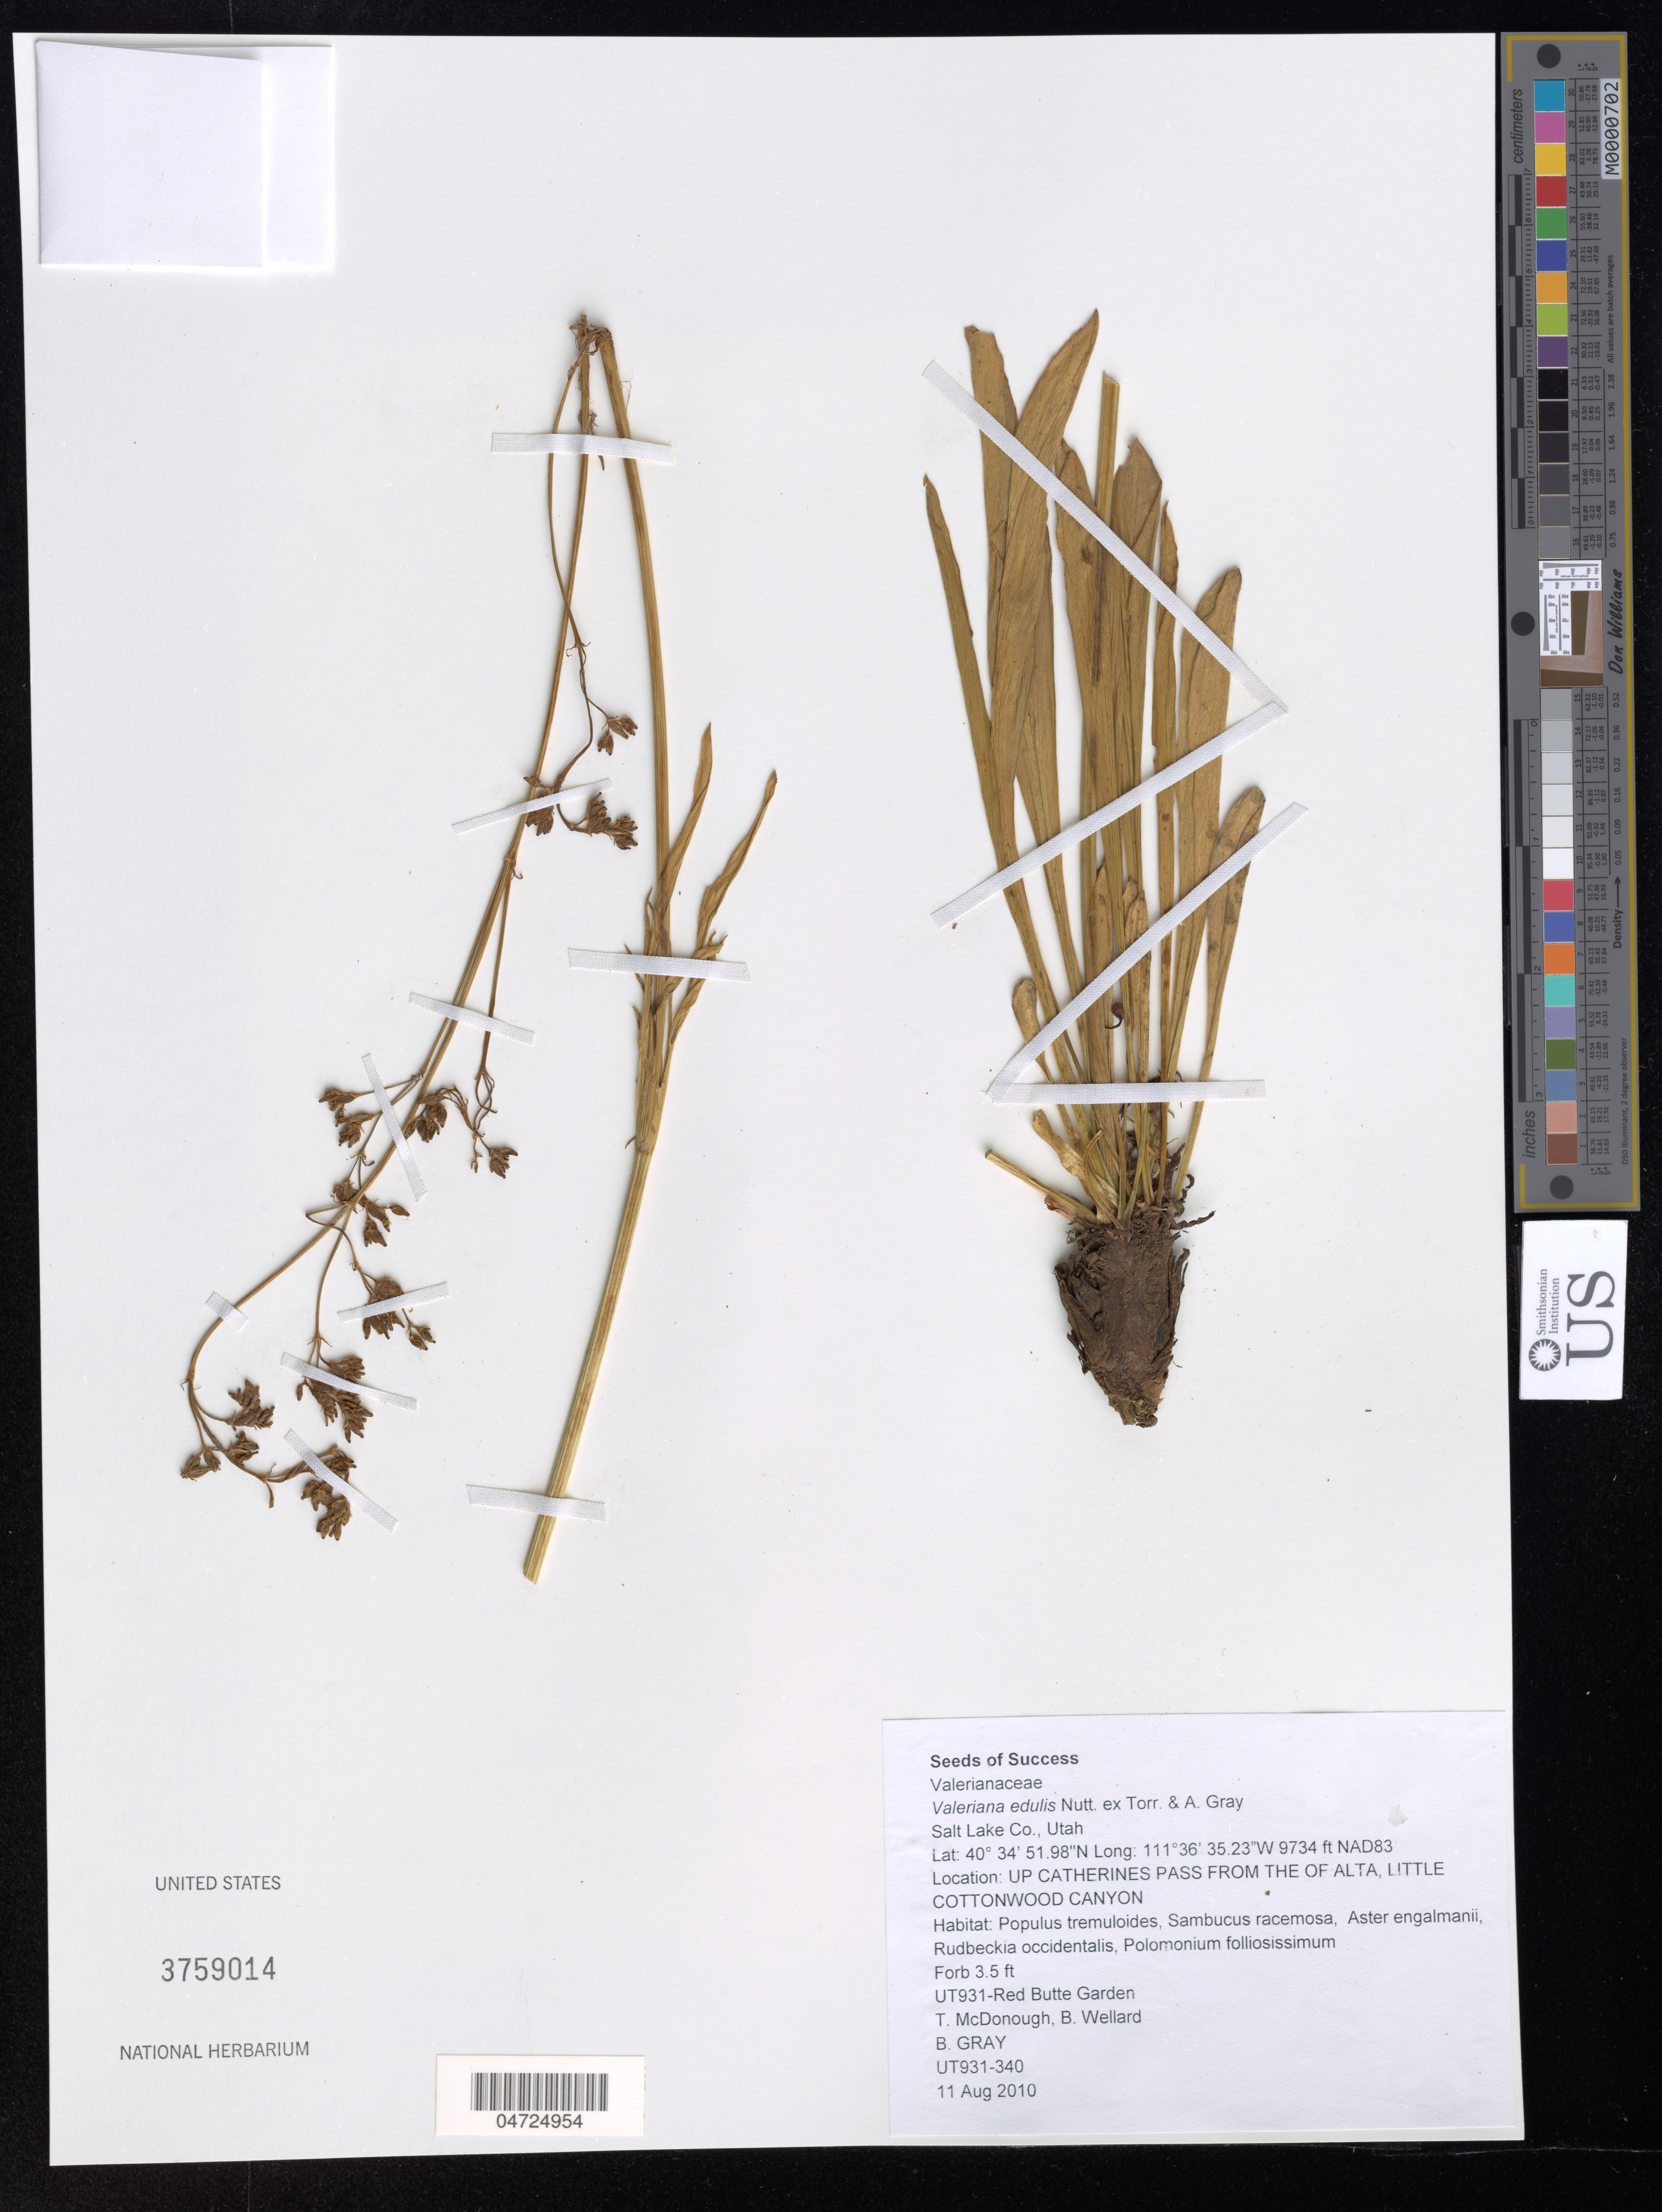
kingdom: Plantae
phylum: Tracheophyta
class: Magnoliopsida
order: Dipsacales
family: Caprifoliaceae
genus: Valeriana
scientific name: Valeriana edulis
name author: Nutt.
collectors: T. McDonough & B. Gray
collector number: UT931-340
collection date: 2010-08-11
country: United States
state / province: Utah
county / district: Salt Lake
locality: Salt Lake Co. NAD83. Up Catherines Pass from the of Alta Little Cottonwood Canyon.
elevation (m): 2967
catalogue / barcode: US 3759014